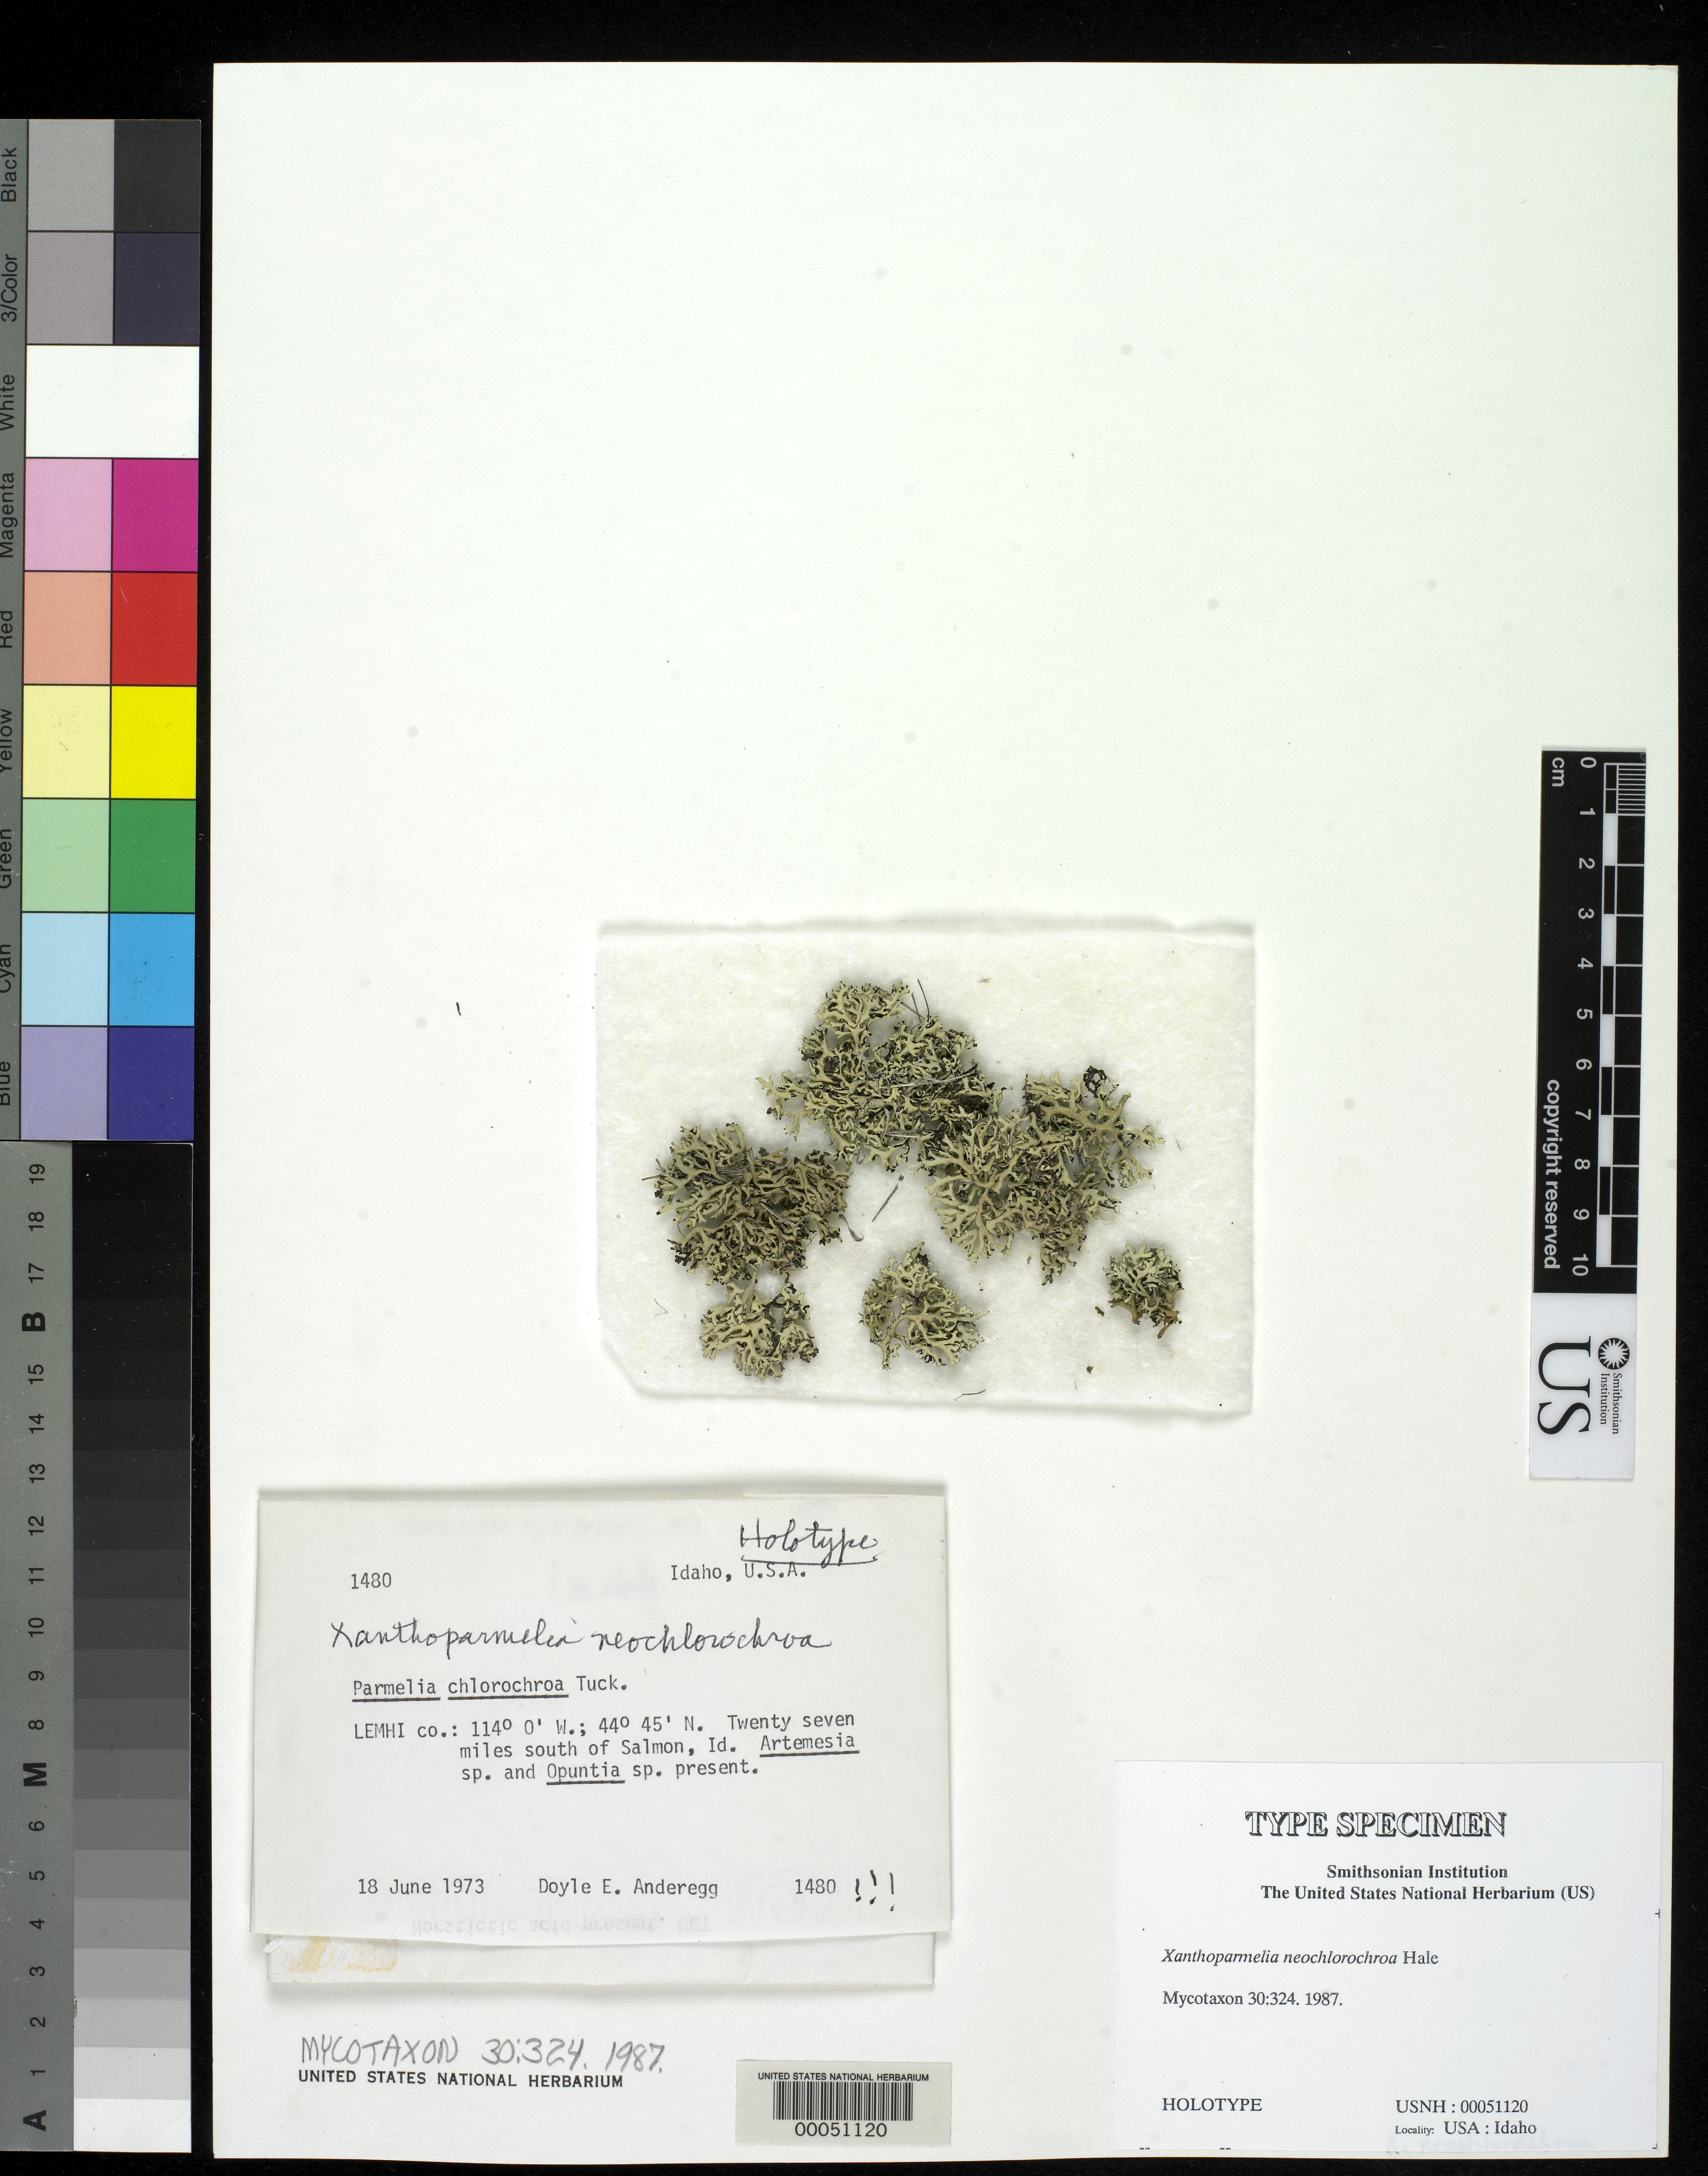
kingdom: Fungi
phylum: Ascomycota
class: Lecanoromycetes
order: Lecanorales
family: Parmeliaceae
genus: Xanthoparmelia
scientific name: Xanthoparmelia neochlorochroa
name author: Hale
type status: Holotype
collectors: D. Anderegg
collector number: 1480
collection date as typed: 18 Jun 1973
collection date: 1973-06-18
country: United States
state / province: Idaho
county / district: Lemhi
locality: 27 mi S of Salmon.